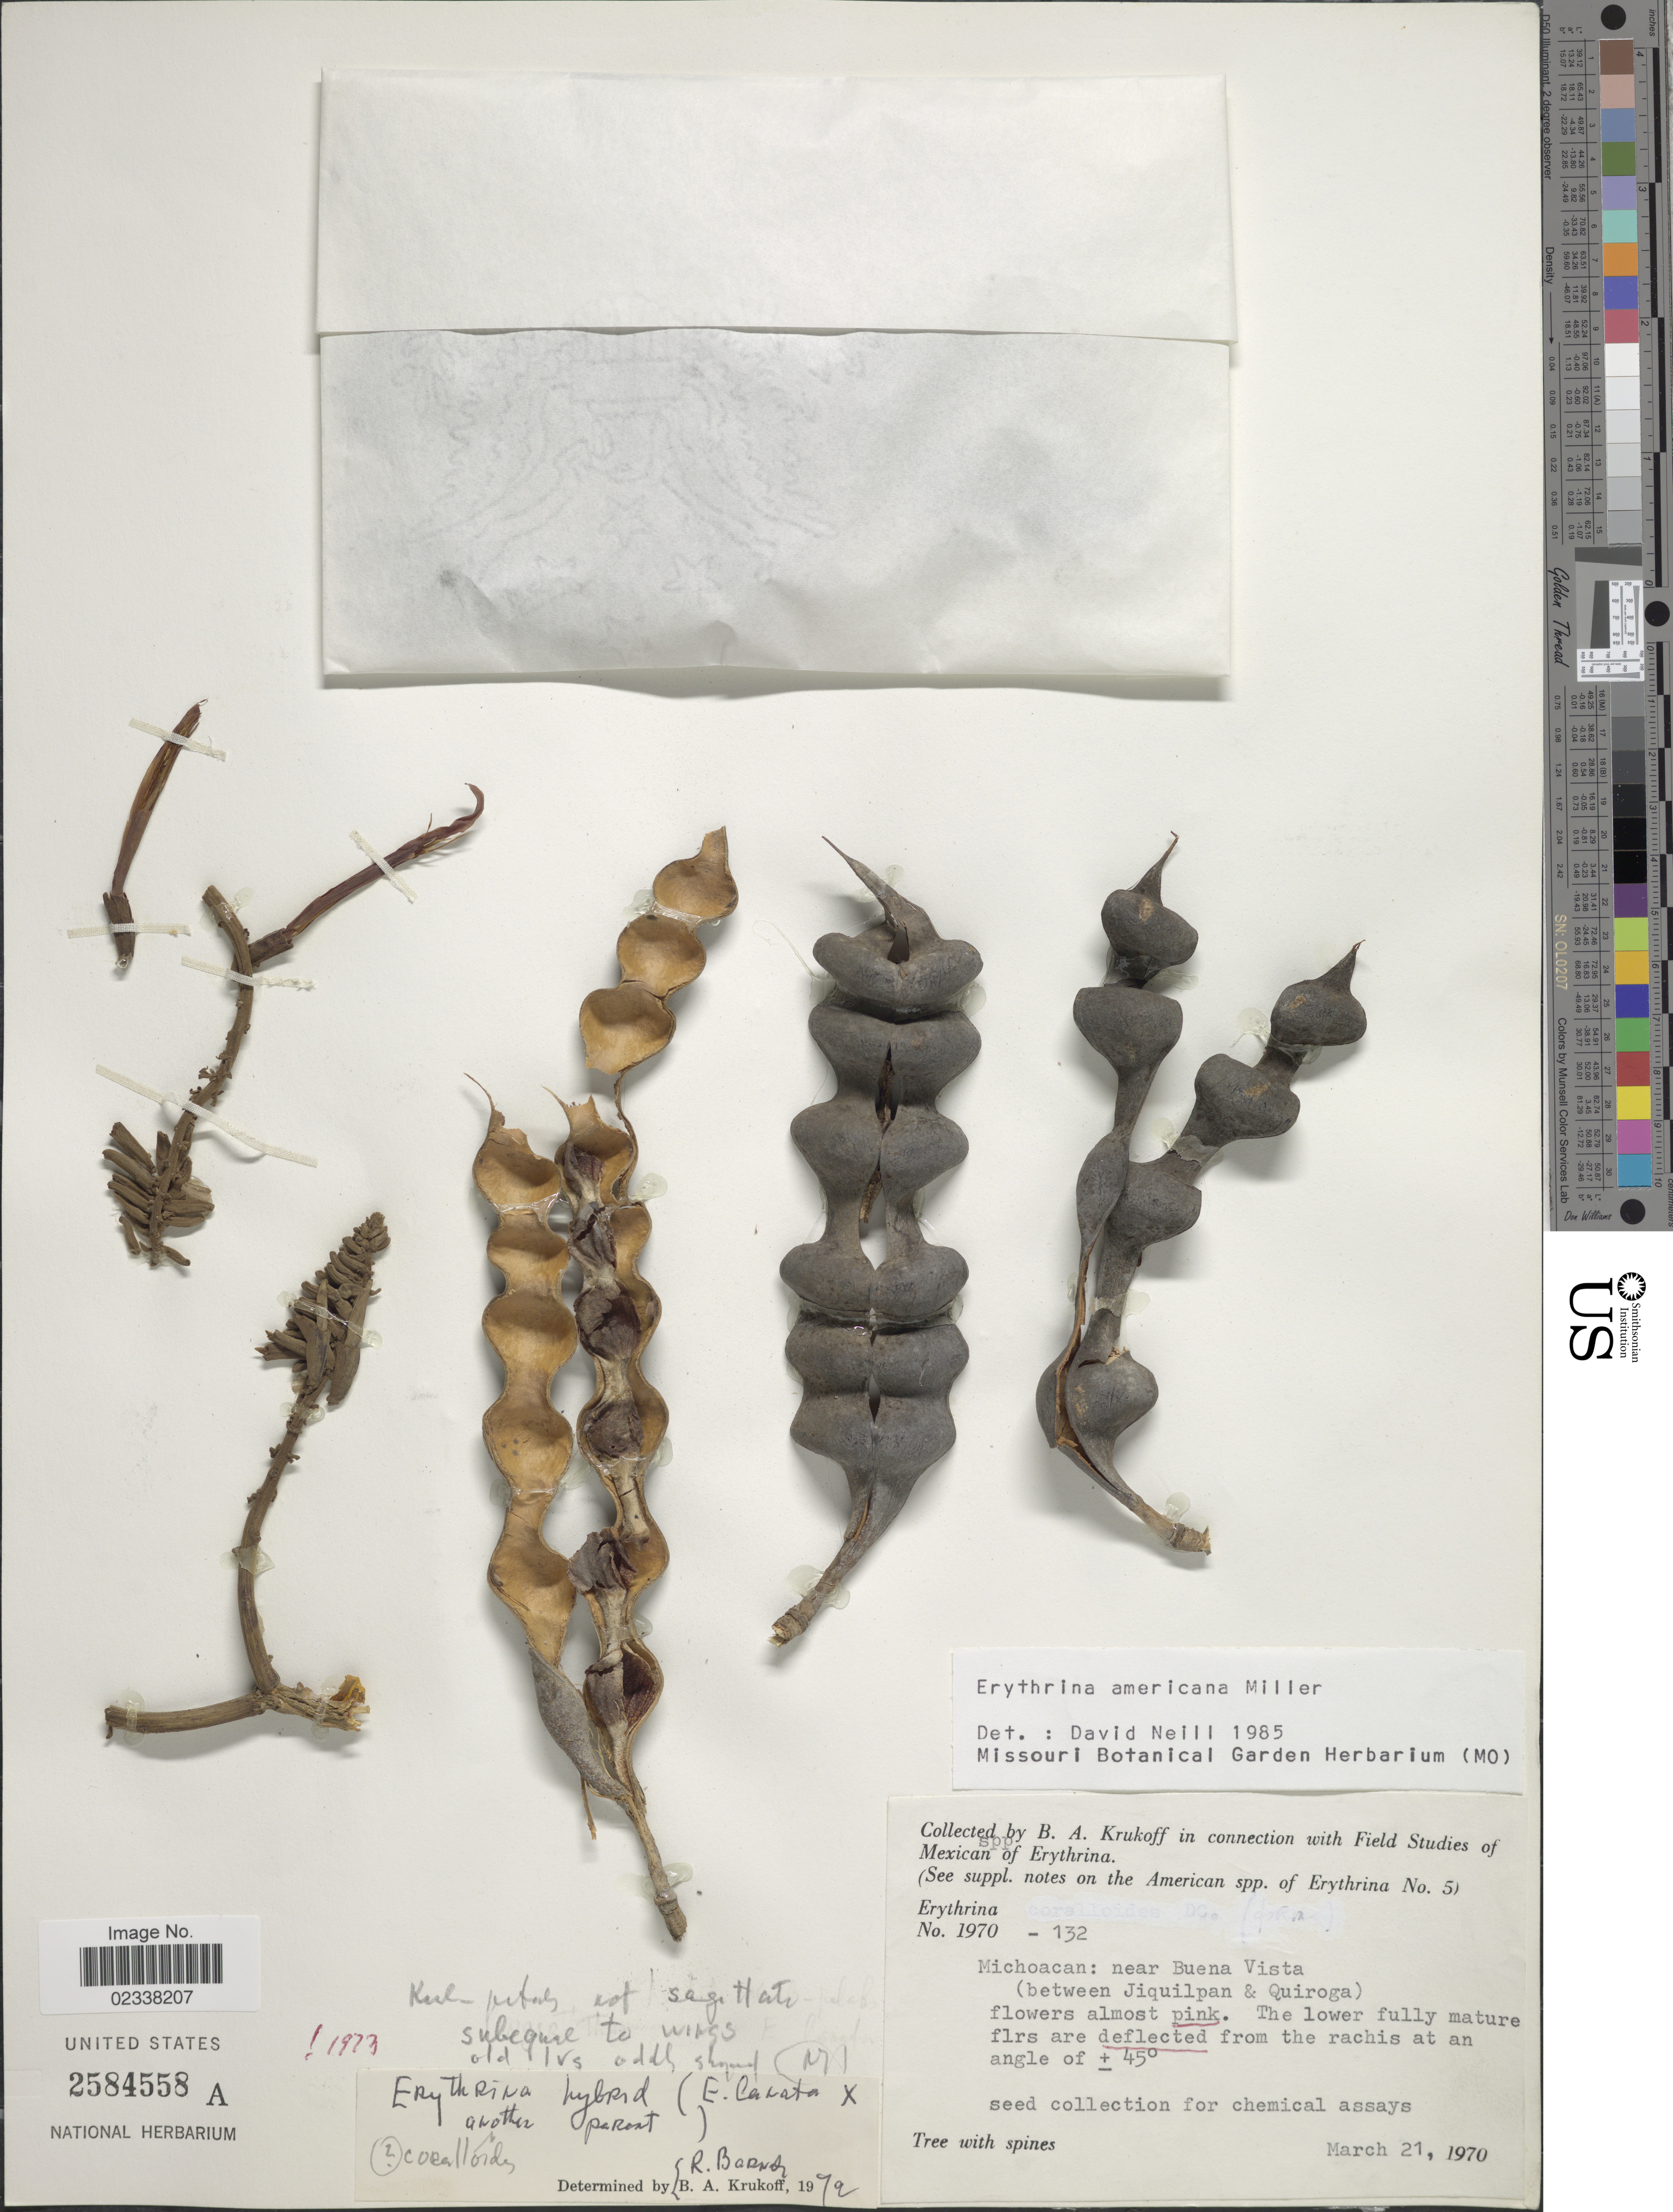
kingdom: Plantae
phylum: Tracheophyta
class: Magnoliopsida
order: Fabales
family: Fabaceae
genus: Erythrina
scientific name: Erythrina americana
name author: Mill.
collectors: B. A. Krukoff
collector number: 1970-132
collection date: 1970-03-21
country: Mexico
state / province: Michoacán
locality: Near Buena Vista (between Jiquilpan & Quiroga)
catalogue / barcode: US 2584558A